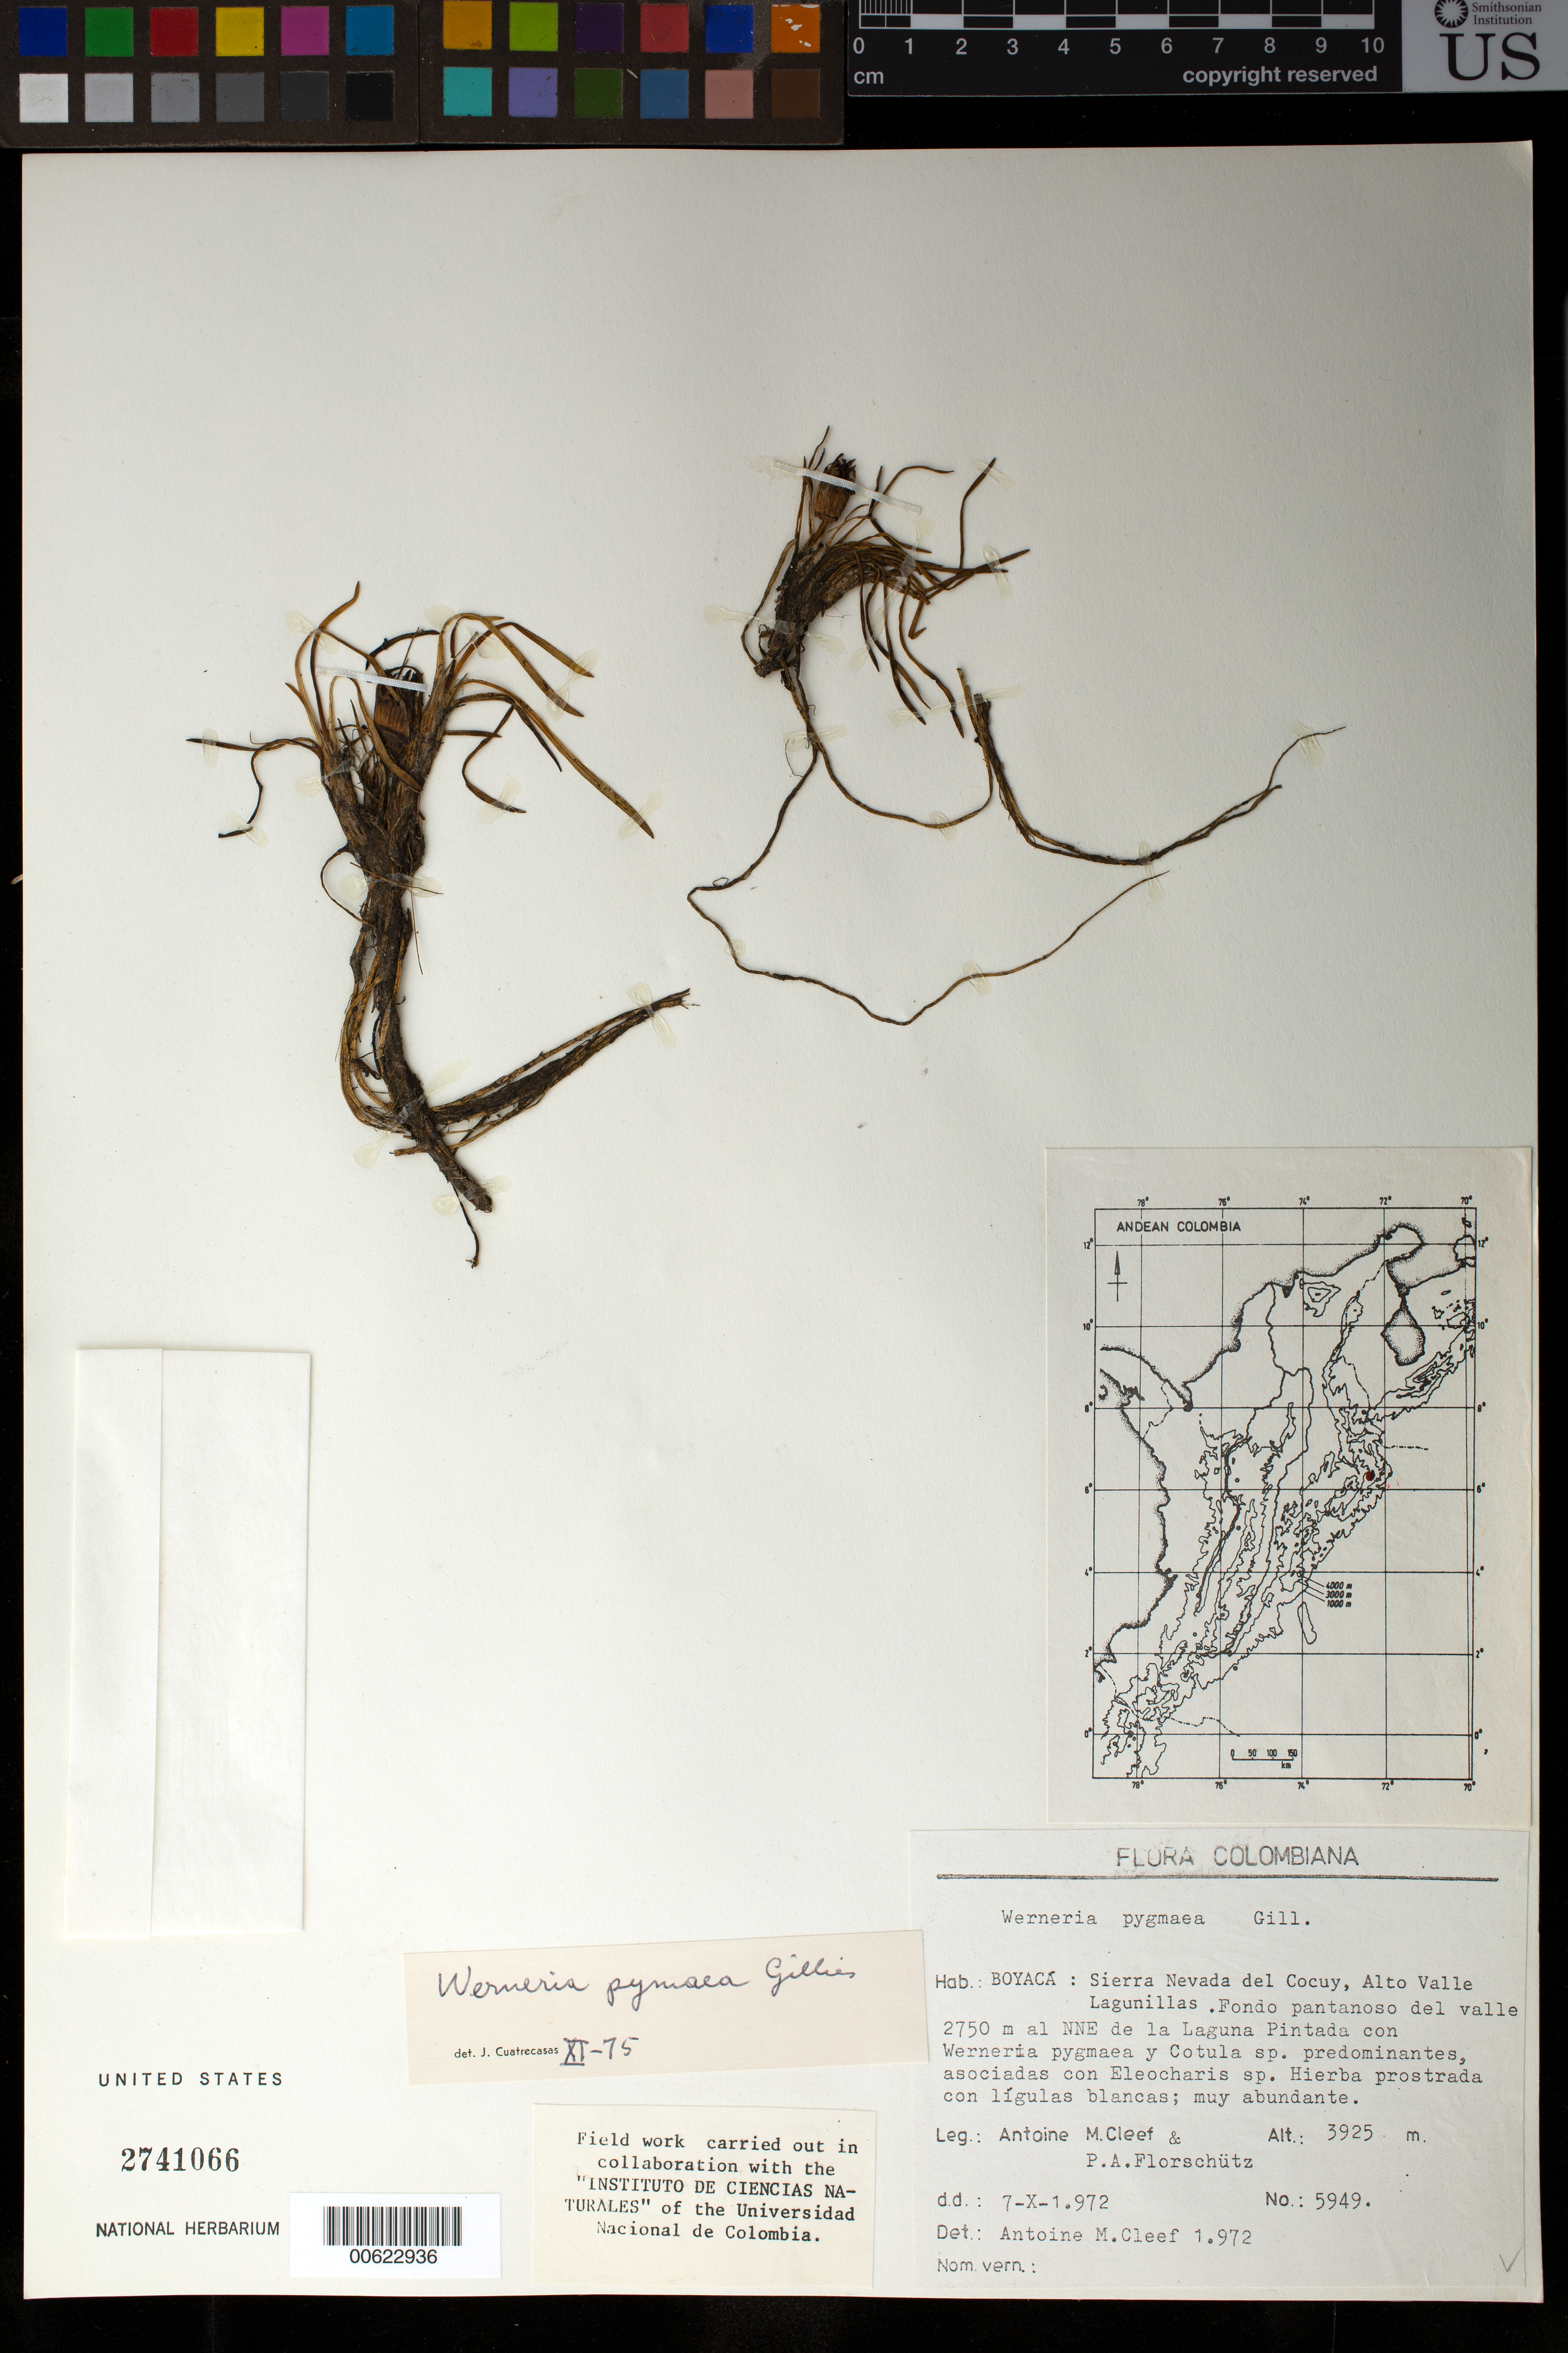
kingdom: Plantae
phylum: Tracheophyta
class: Magnoliopsida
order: Asterales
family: Asteraceae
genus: Werneria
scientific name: Werneria pygmaea complex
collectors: A. M. Cleef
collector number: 5949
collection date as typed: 7-Oct-72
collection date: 1972-10-07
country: Colombia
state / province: Boyacá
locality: Nevada del Cocuy, Alto Valle Lagunillas. Fondo pantanoso del valle 2750 m al NNE de la Laguna Pintada.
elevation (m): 3925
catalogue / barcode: US 2741066